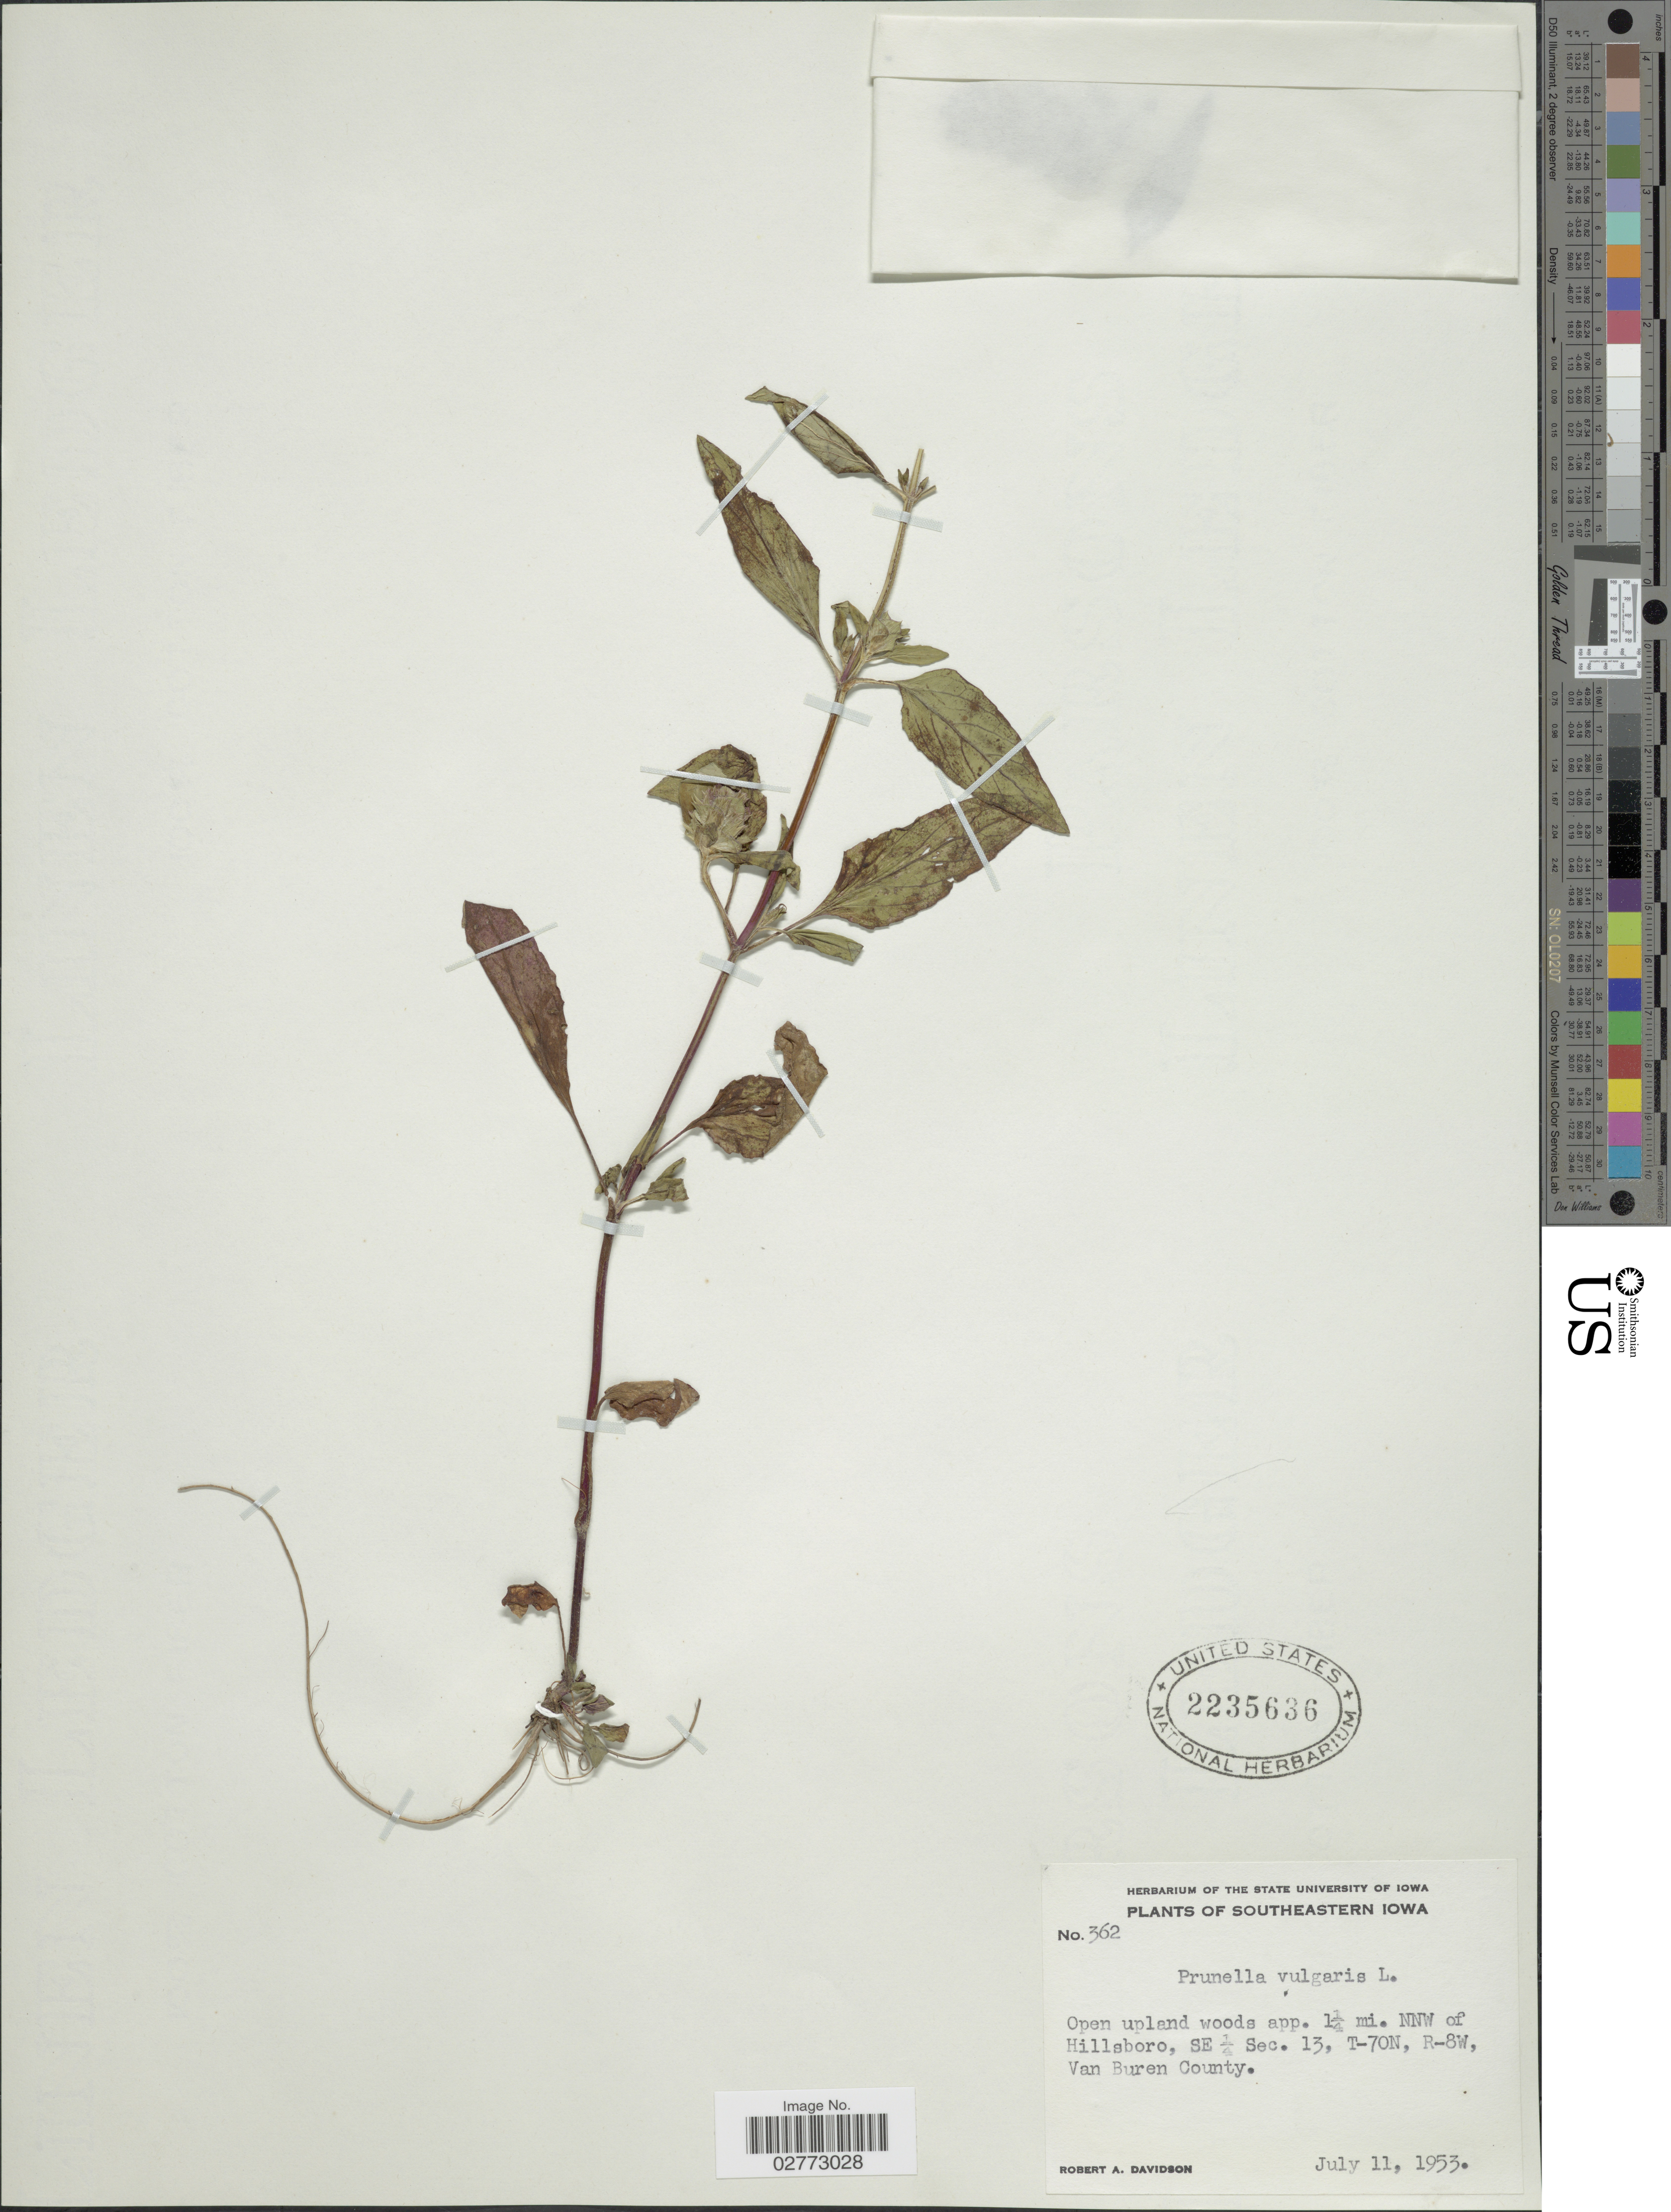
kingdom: Plantae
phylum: Tracheophyta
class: Magnoliopsida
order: Lamiales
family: Lamiaceae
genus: Prunella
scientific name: Prunella vulgaris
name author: L.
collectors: R. A. Davidson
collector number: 362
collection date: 1953-07-11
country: United States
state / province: Iowa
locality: Southeastern Iowa. 1¼ mi. NNW of Hillsboro, SE ¼ Sec. 13, T-70N, R-8W, Van Buren County.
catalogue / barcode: US 2235636